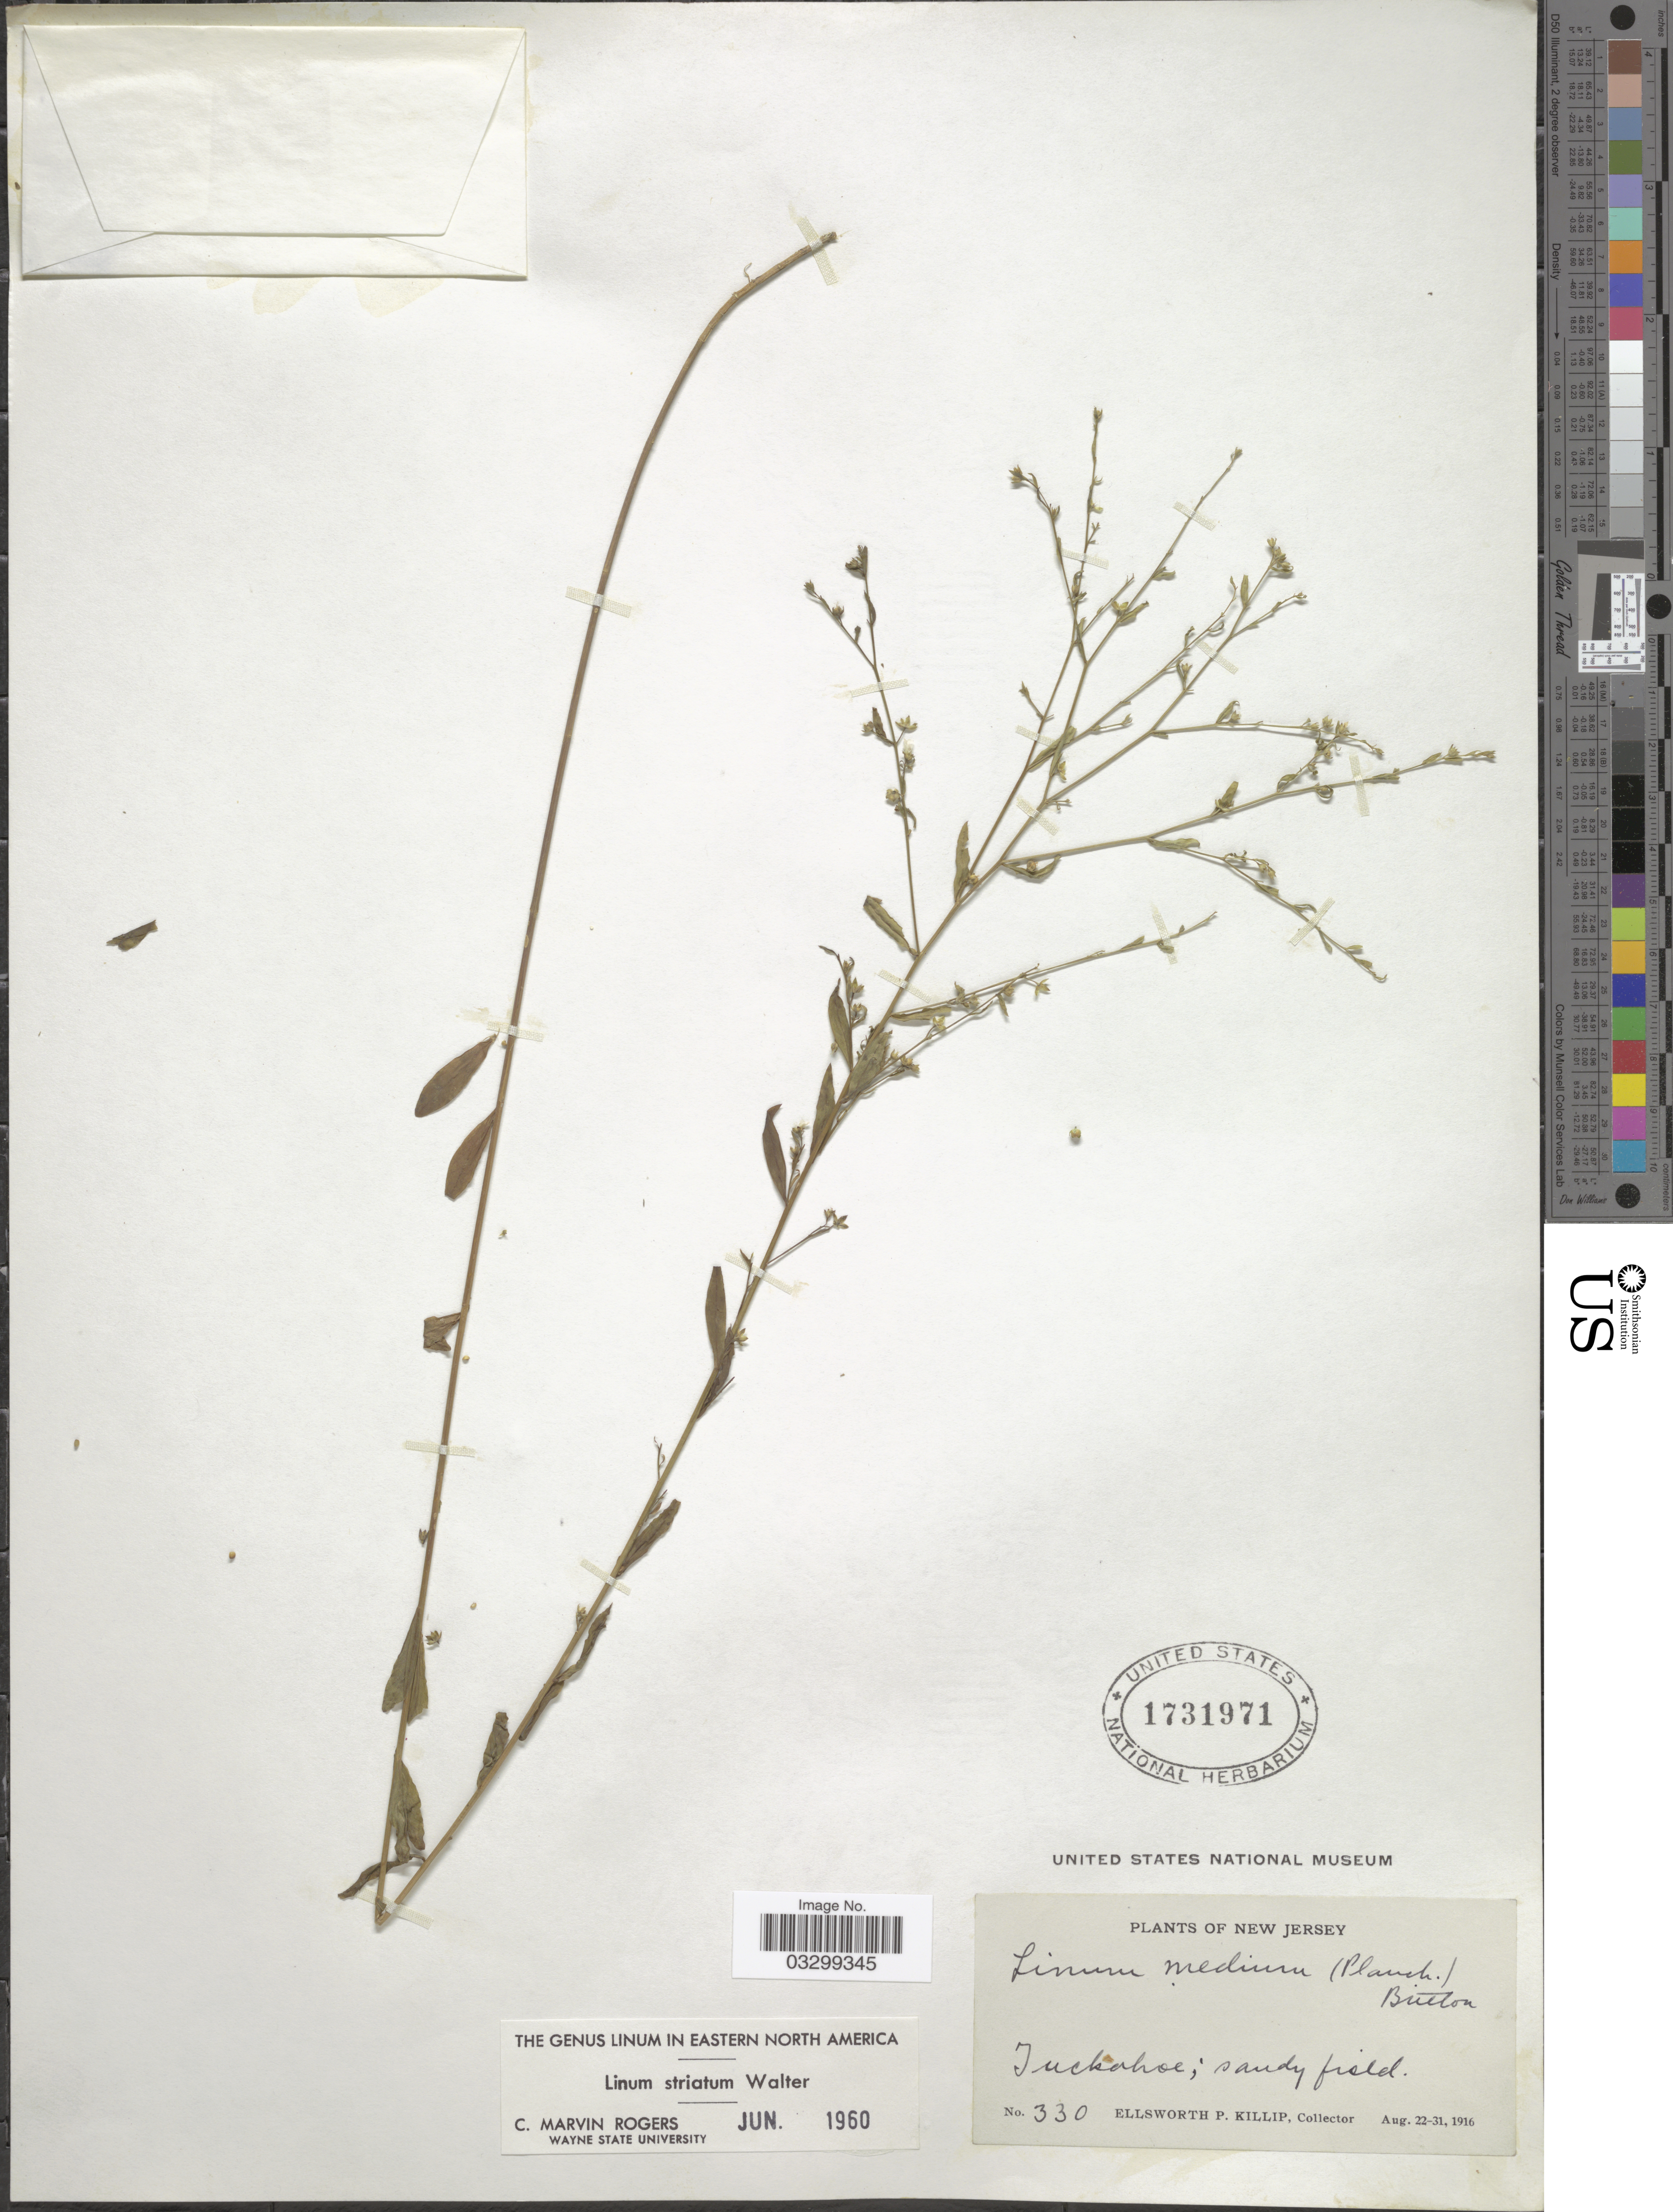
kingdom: Plantae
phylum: Tracheophyta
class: Magnoliopsida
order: Malpighiales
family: Linaceae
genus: Linum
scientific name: Linum striatum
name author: Walter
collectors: E. P. Killip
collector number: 330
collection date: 1916-08-22/1916-08-31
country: United States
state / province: New Jersey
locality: Tuckahoe.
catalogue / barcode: US 1731971